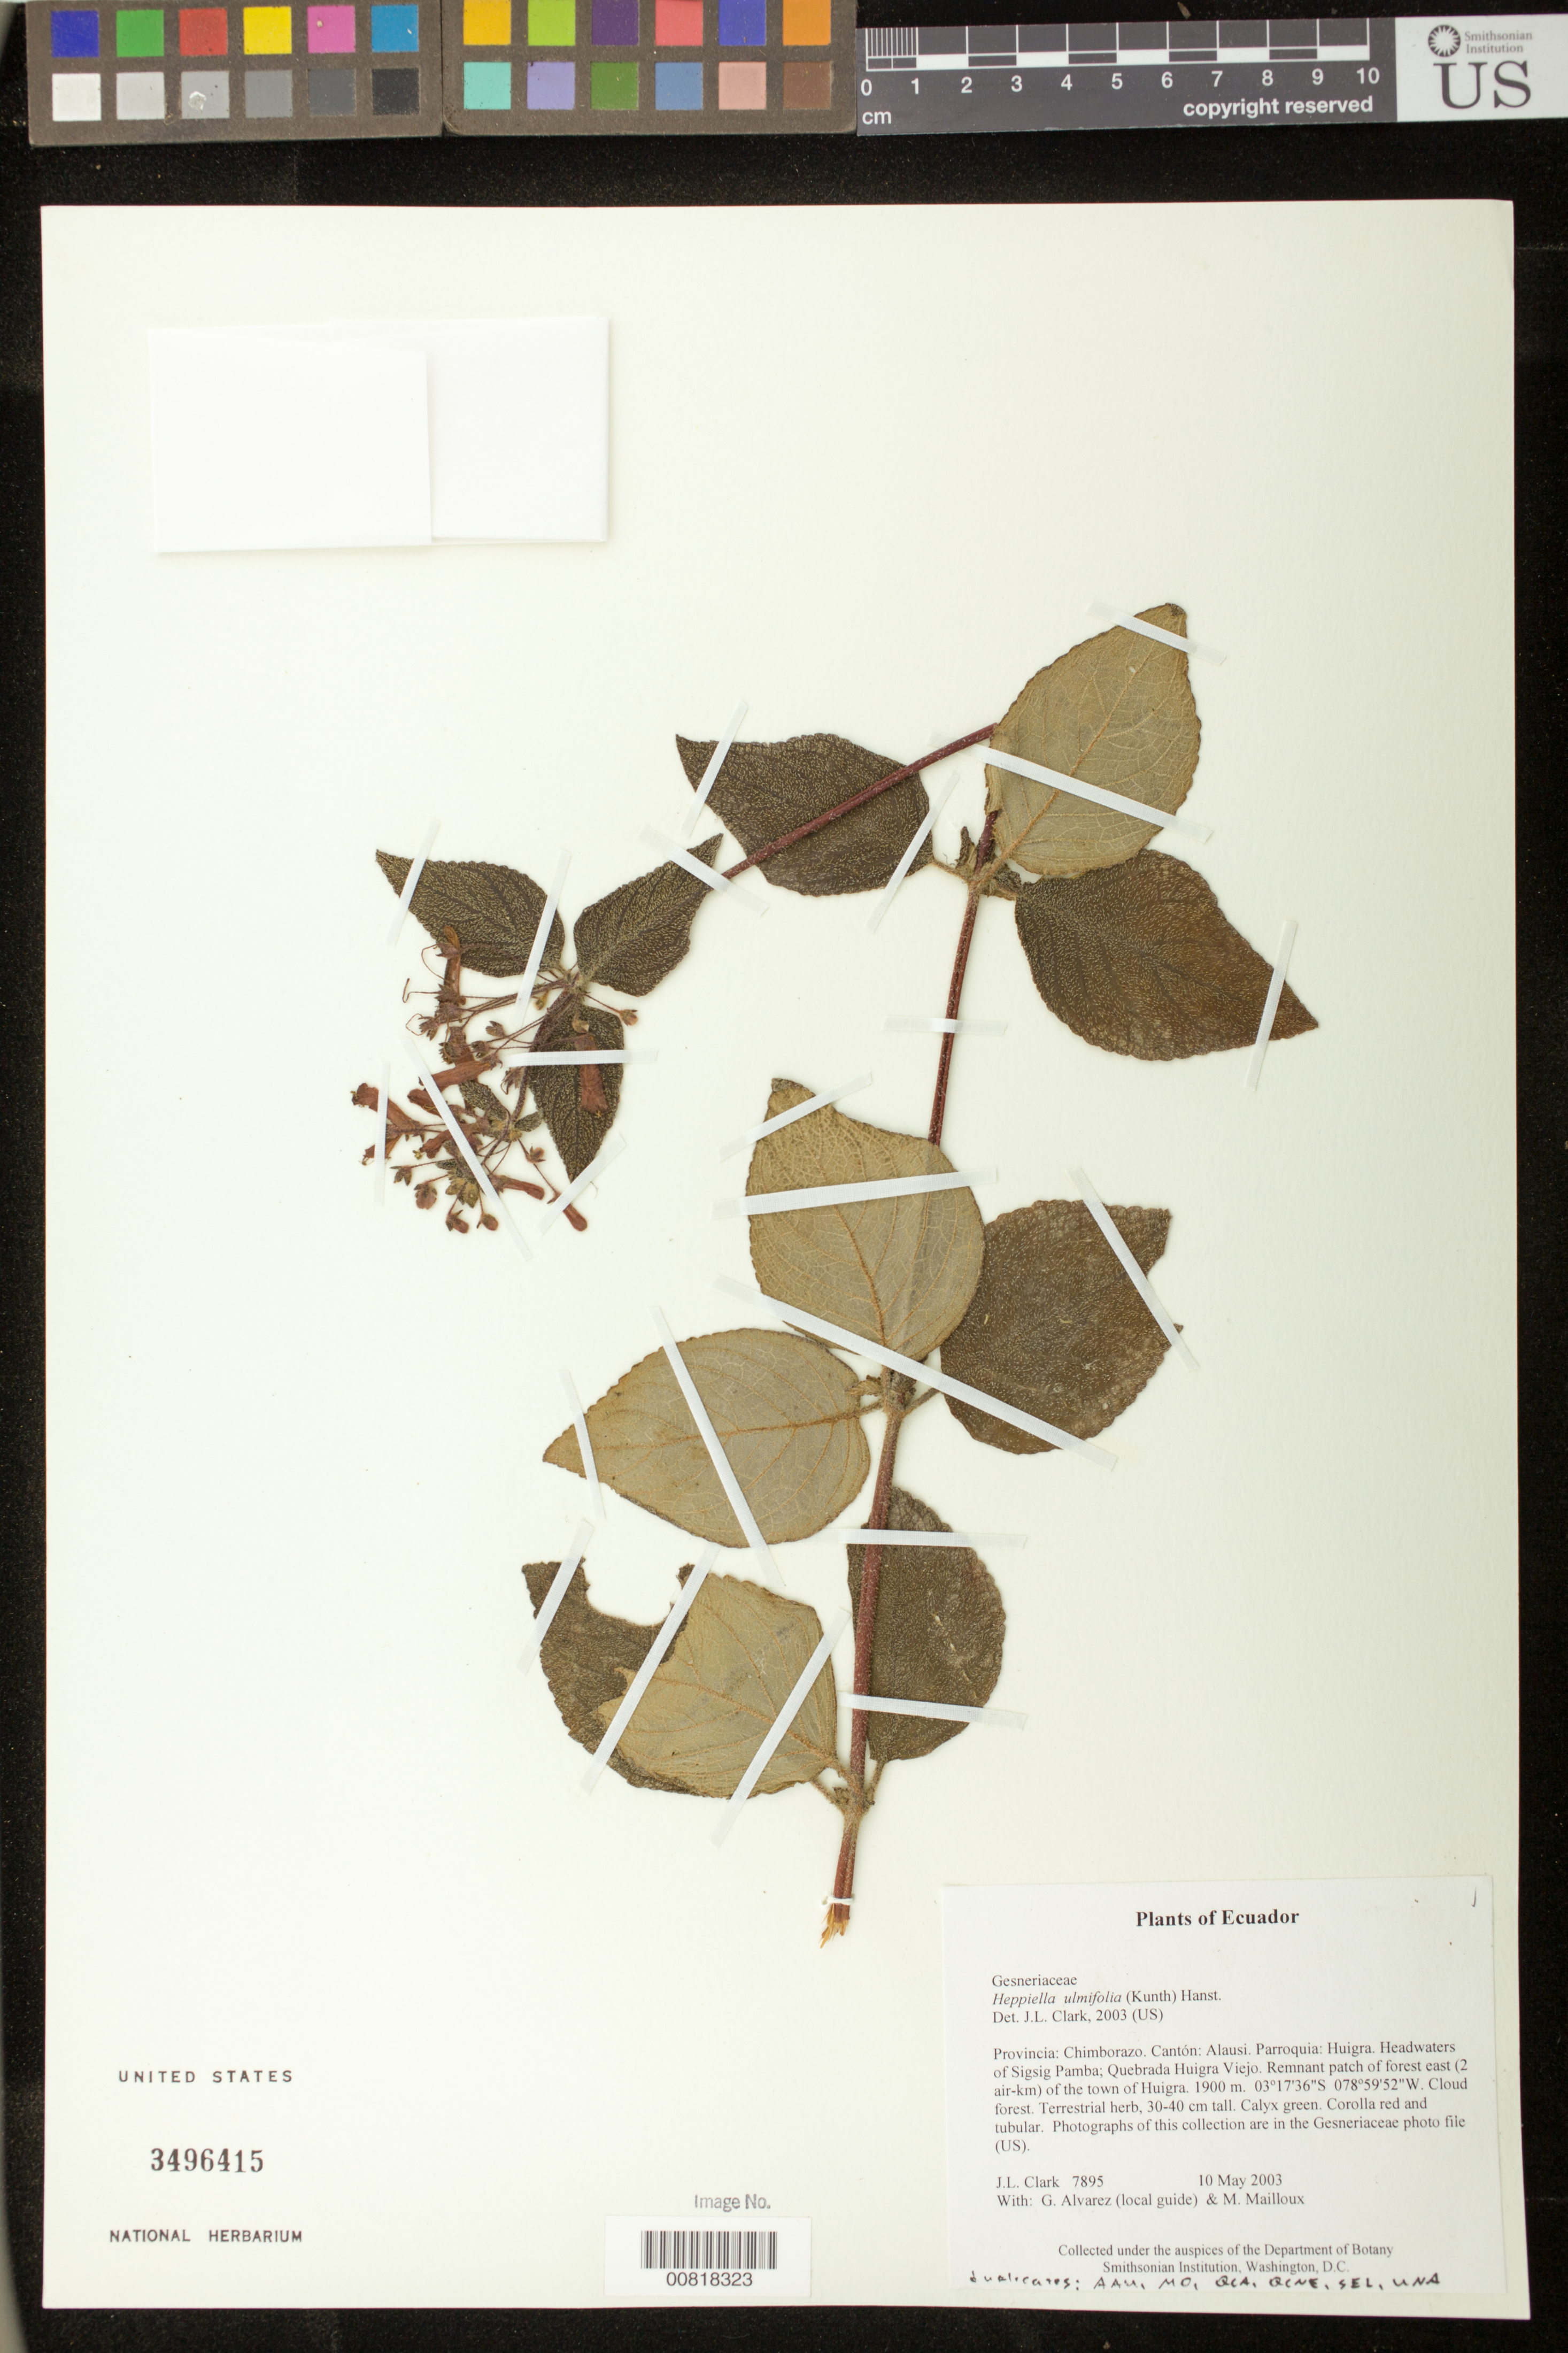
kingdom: Plantae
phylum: Tracheophyta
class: Magnoliopsida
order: Lamiales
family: Gesneriaceae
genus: Heppiella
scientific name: Heppiella ulmifolia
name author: (Kunth) Hanst.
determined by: Clark, J. L., (SEL), The Marie Selby Botanical Garden (UNITED STATES)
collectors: J. L. Clark, G. Alvarez (local guide) & M. Mailloux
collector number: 7895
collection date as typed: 10 May 2003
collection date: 2003-05-10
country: Ecuador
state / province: Chimborazo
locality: Alausi. Parroquia: Huigra. Headwaters of Sigsig Pamba; Quebrada Huigra Viejo. Remnant patch of forest east (2 air-km) of the town of Huigra.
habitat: Cloud forest.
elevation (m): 1900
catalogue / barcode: US 3496415